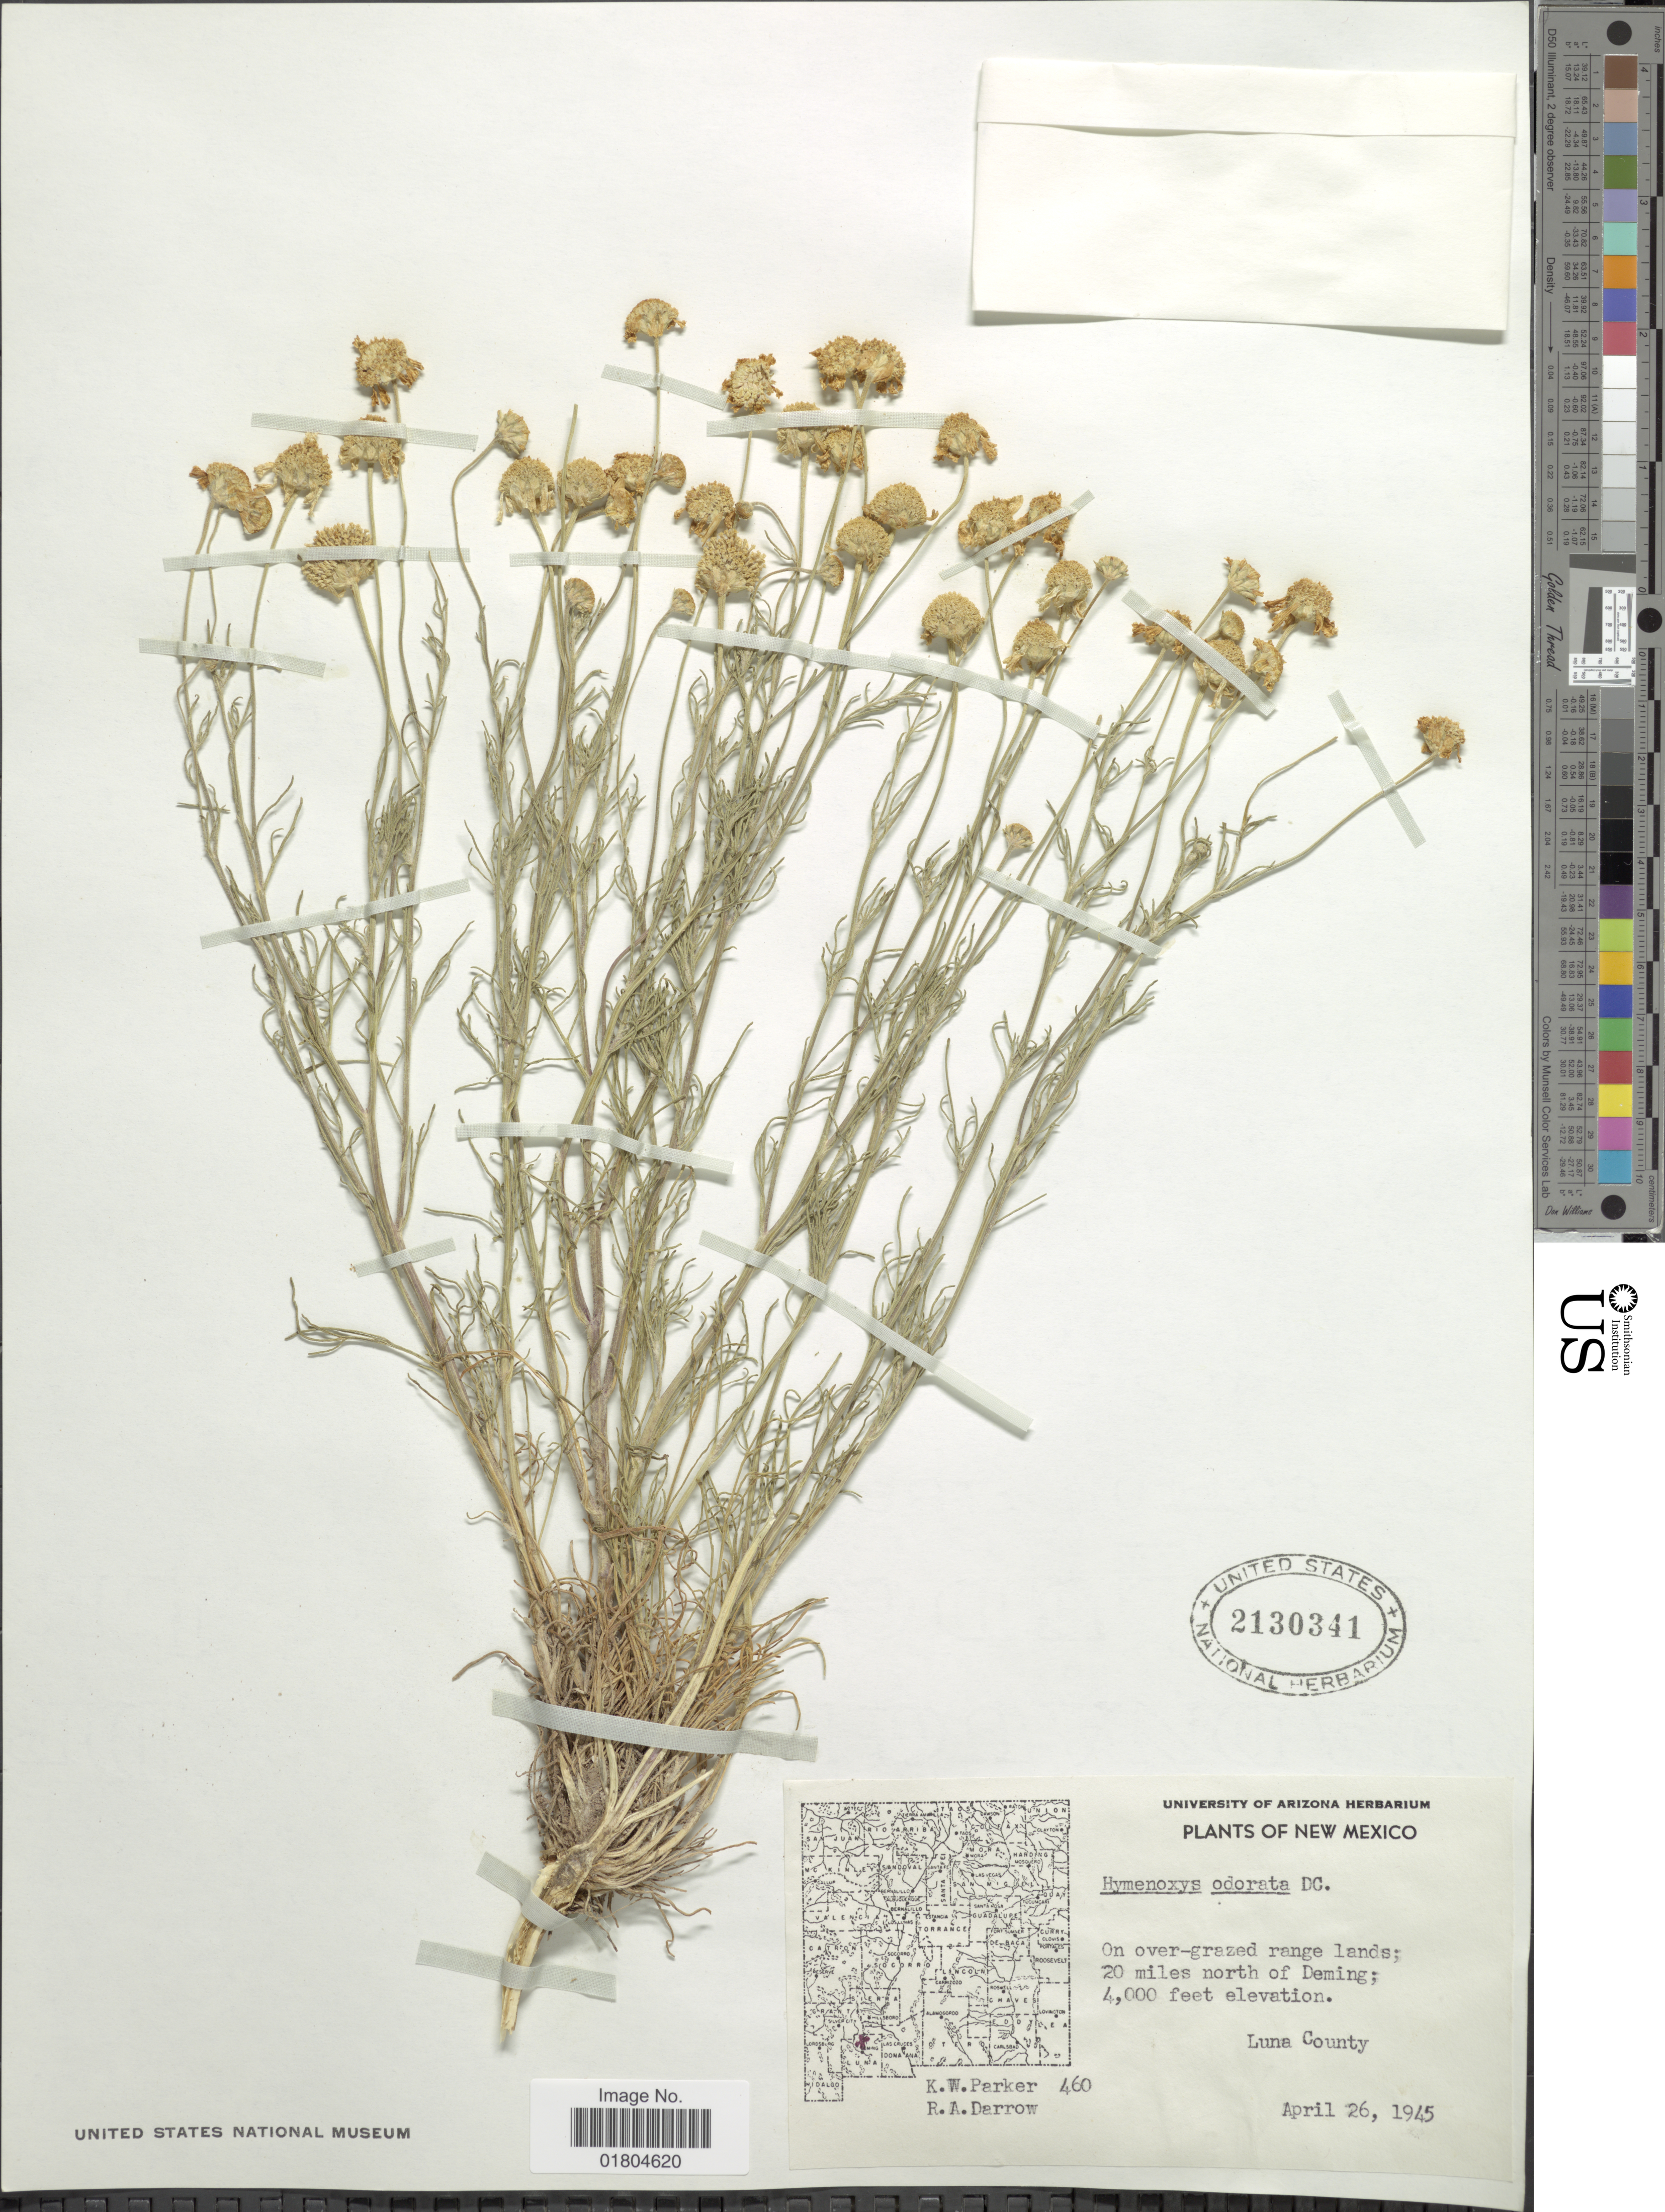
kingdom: Plantae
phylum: Tracheophyta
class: Magnoliopsida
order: Asterales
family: Asteraceae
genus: Hymenoxys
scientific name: Hymenoxys odorata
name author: DC.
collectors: K. F. Parker & R. A. Darrow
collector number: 460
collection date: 1945-04-26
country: United States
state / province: New Mexico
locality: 20 miles north of Deming. Luna County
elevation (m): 1219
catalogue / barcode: US 2130341